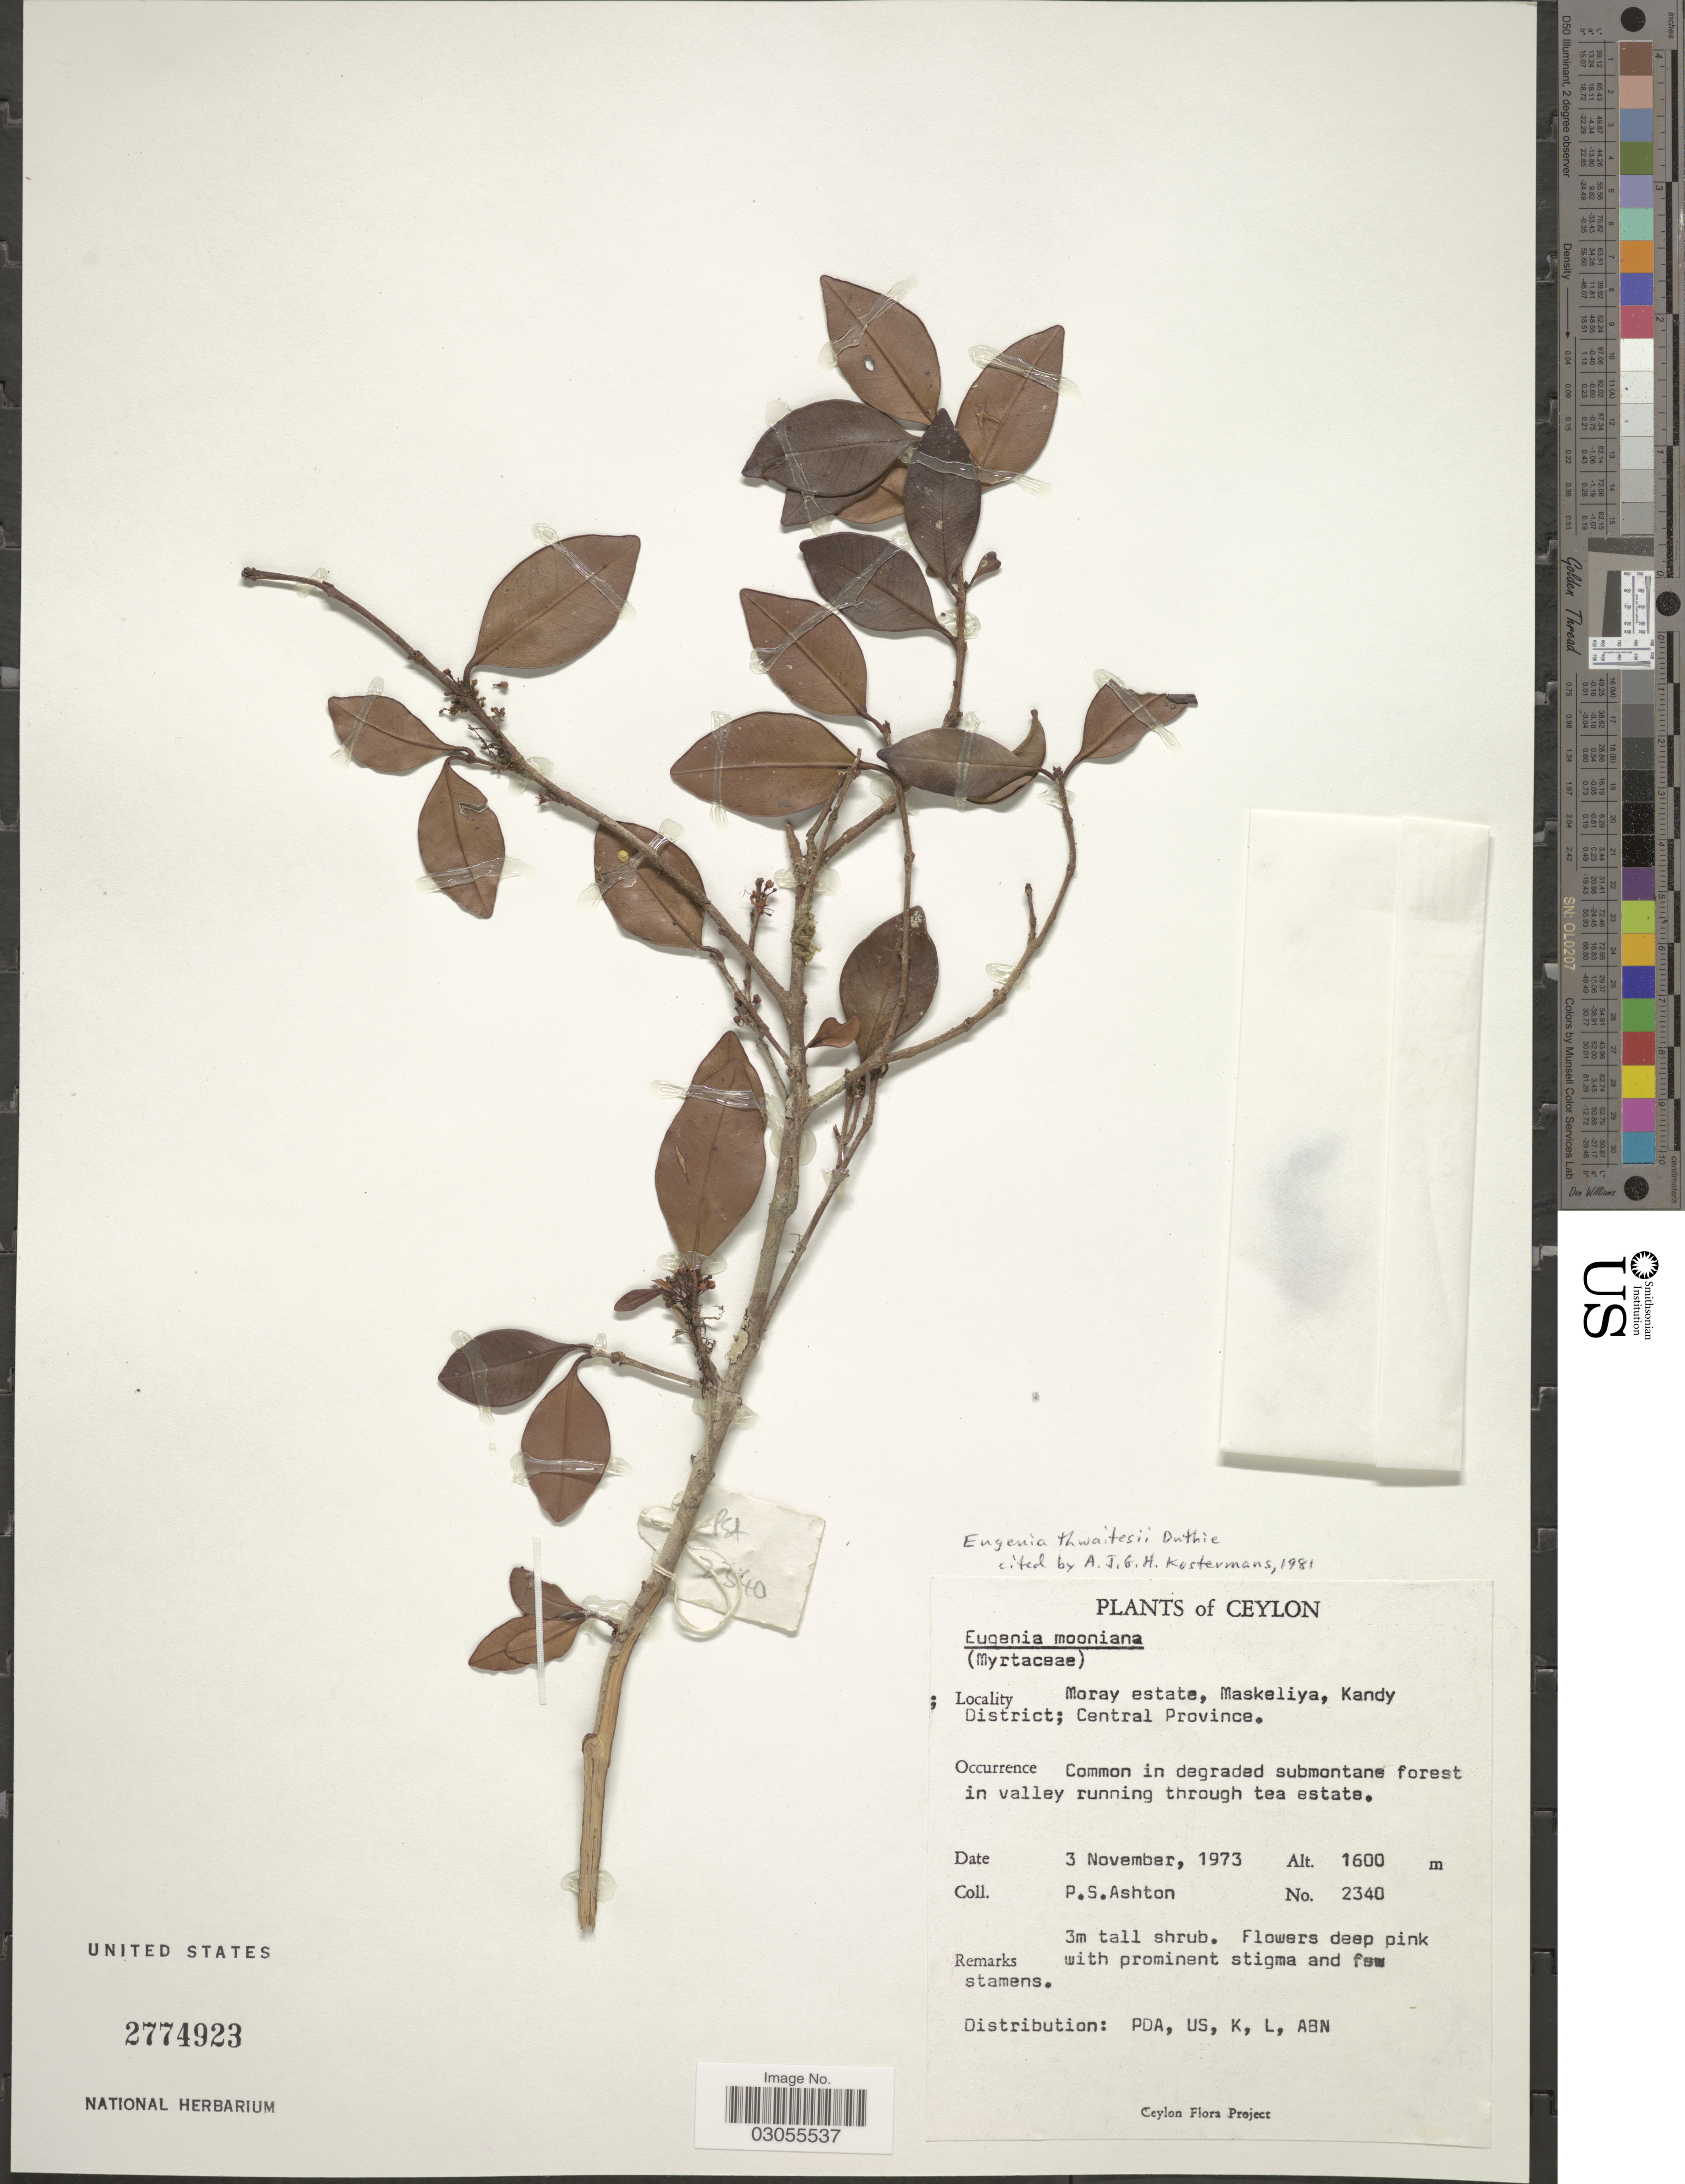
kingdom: Plantae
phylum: Tracheophyta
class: Magnoliopsida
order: Myrtales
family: Myrtaceae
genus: Eugenia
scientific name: Eugenia thwaitesii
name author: Duthie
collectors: P. S. Ashton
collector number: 2340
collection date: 1973-11-03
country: Sri Lanka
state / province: Central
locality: Ceylon. Moray Estate, Maskeliya, Kandy District.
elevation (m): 1600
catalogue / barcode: US 2774923